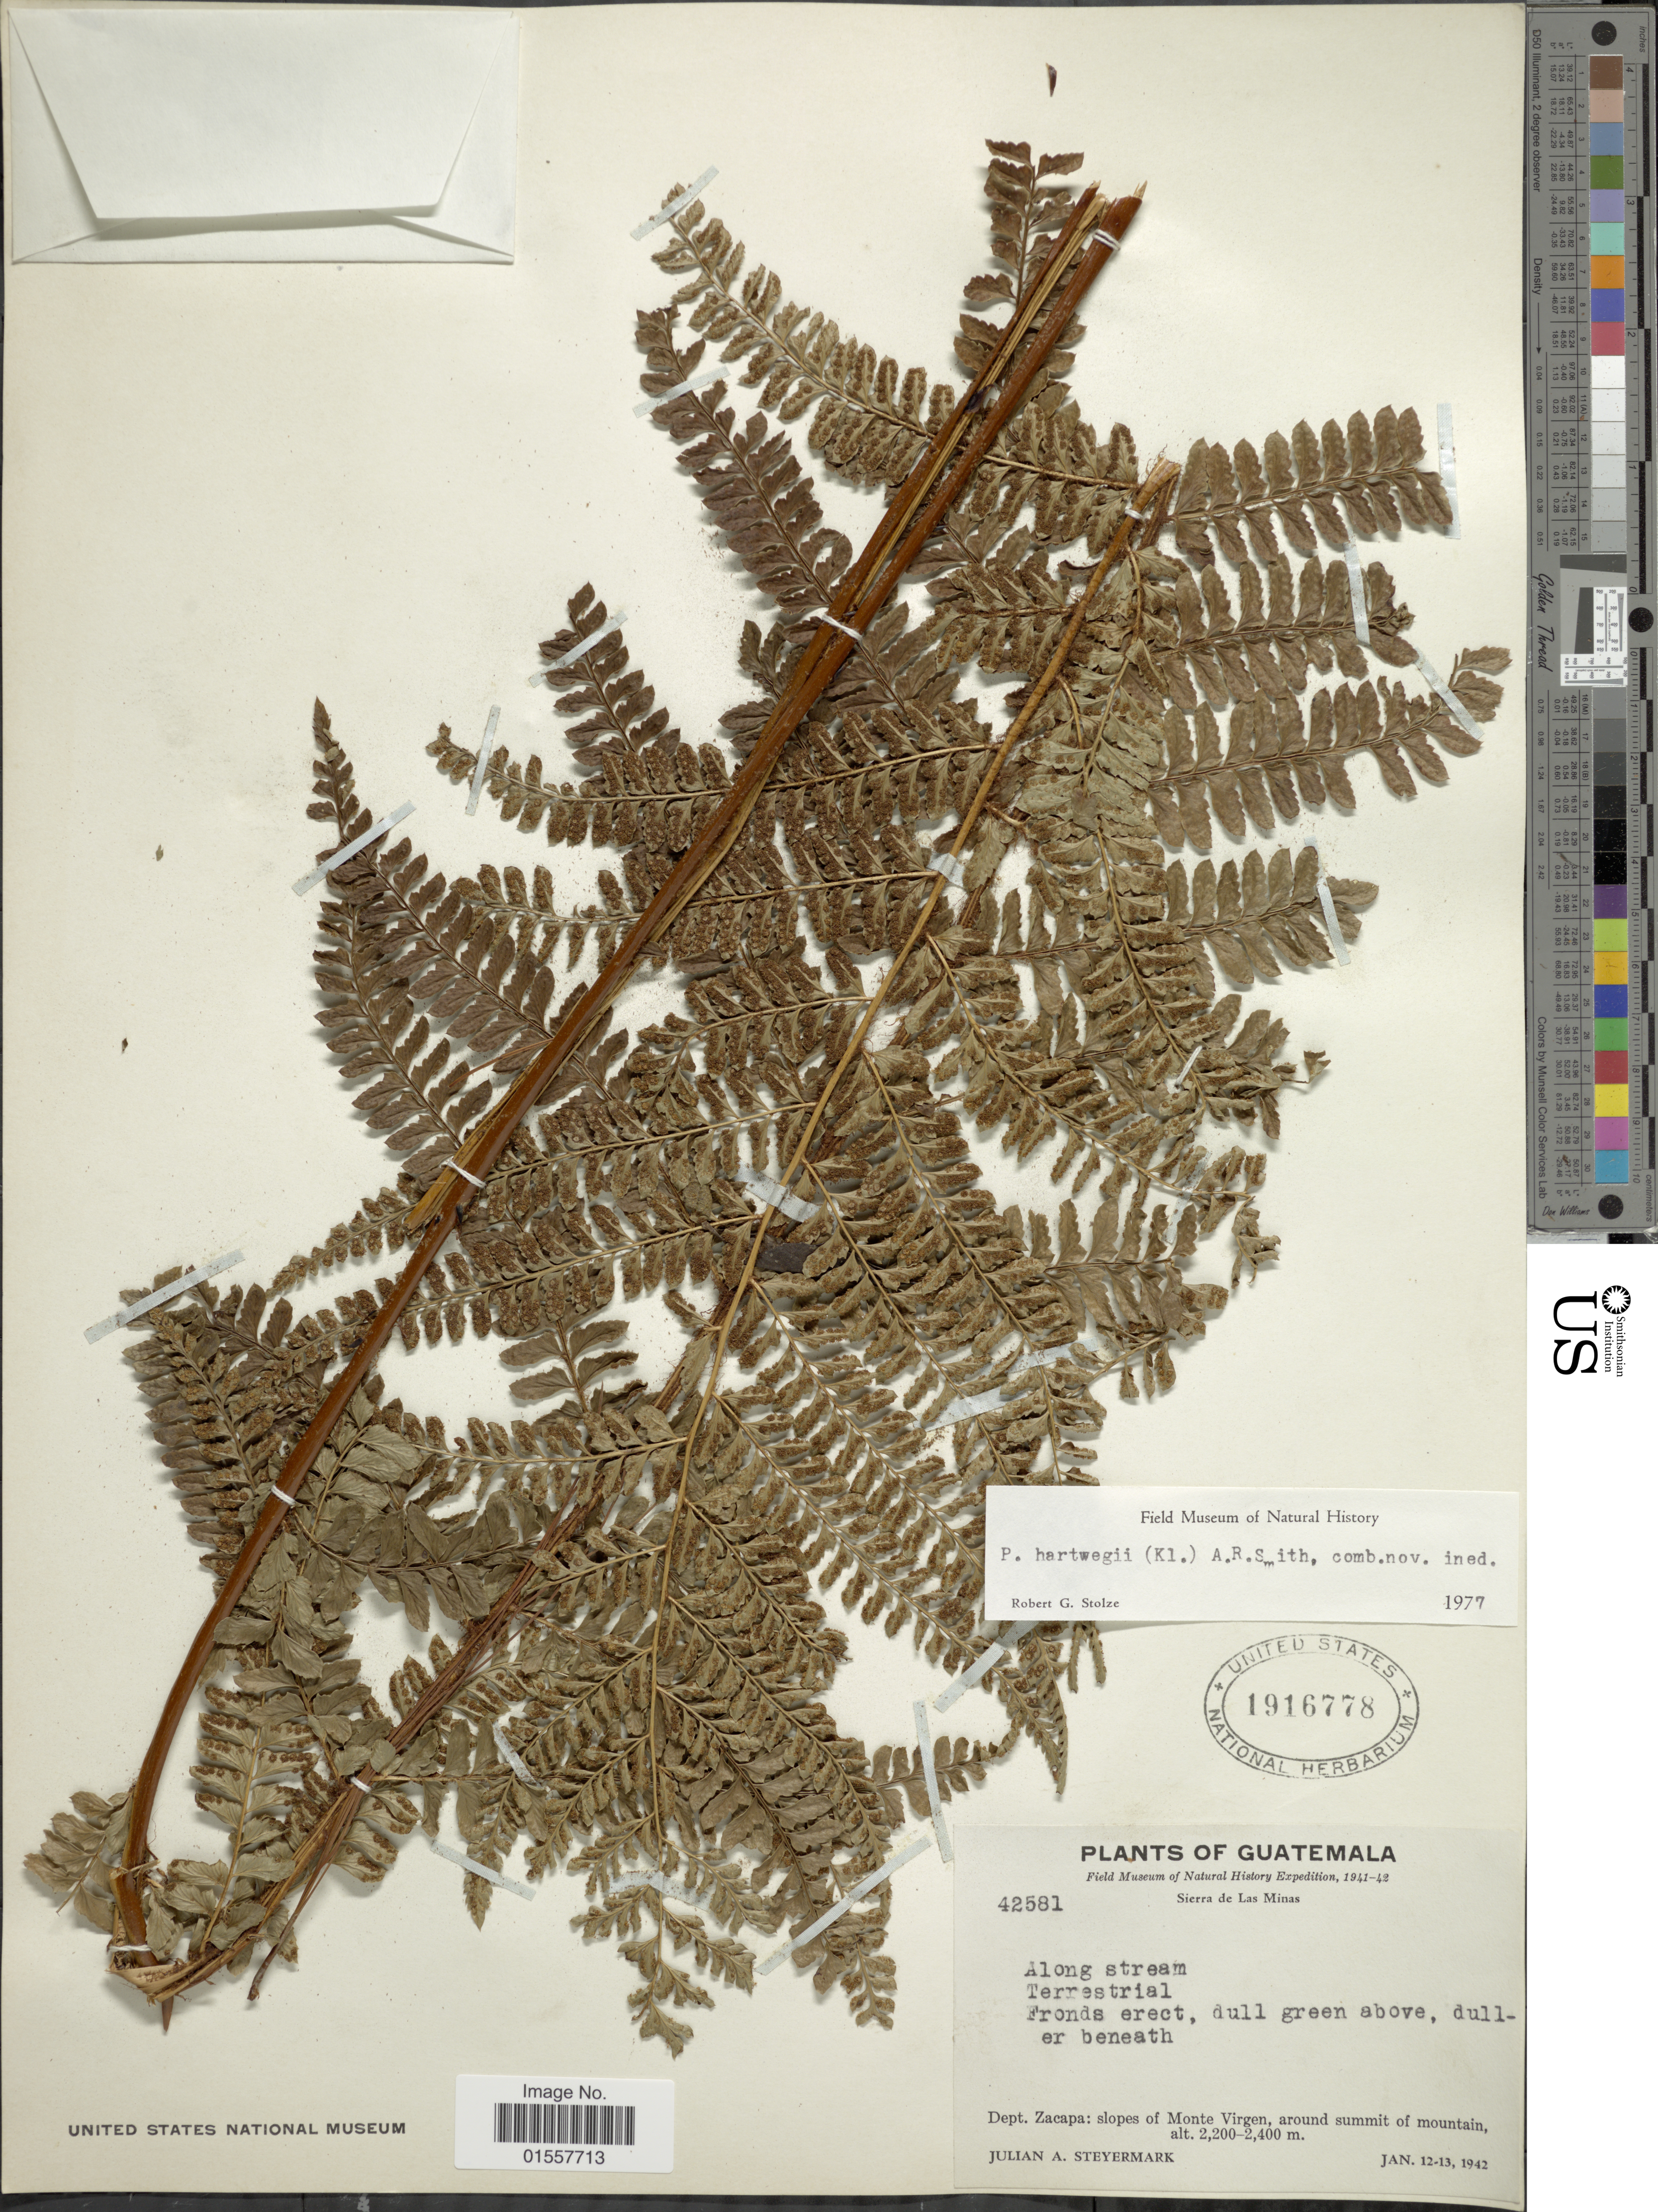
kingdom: Plantae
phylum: Tracheophyta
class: Polypodiopsida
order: Polypodiales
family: Dryopteridaceae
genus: Polystichum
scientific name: Polystichum hartwegii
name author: (Klotzsch) Hieron.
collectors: J. Steyermark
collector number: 42581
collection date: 1942-01-12/1942-01-13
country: Guatemala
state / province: Zacapa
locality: Sierra de Las Minas, Dept. Zacapa: slopes of Monte Virgen, around summit of mountain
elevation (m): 2200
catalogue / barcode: US 1916778